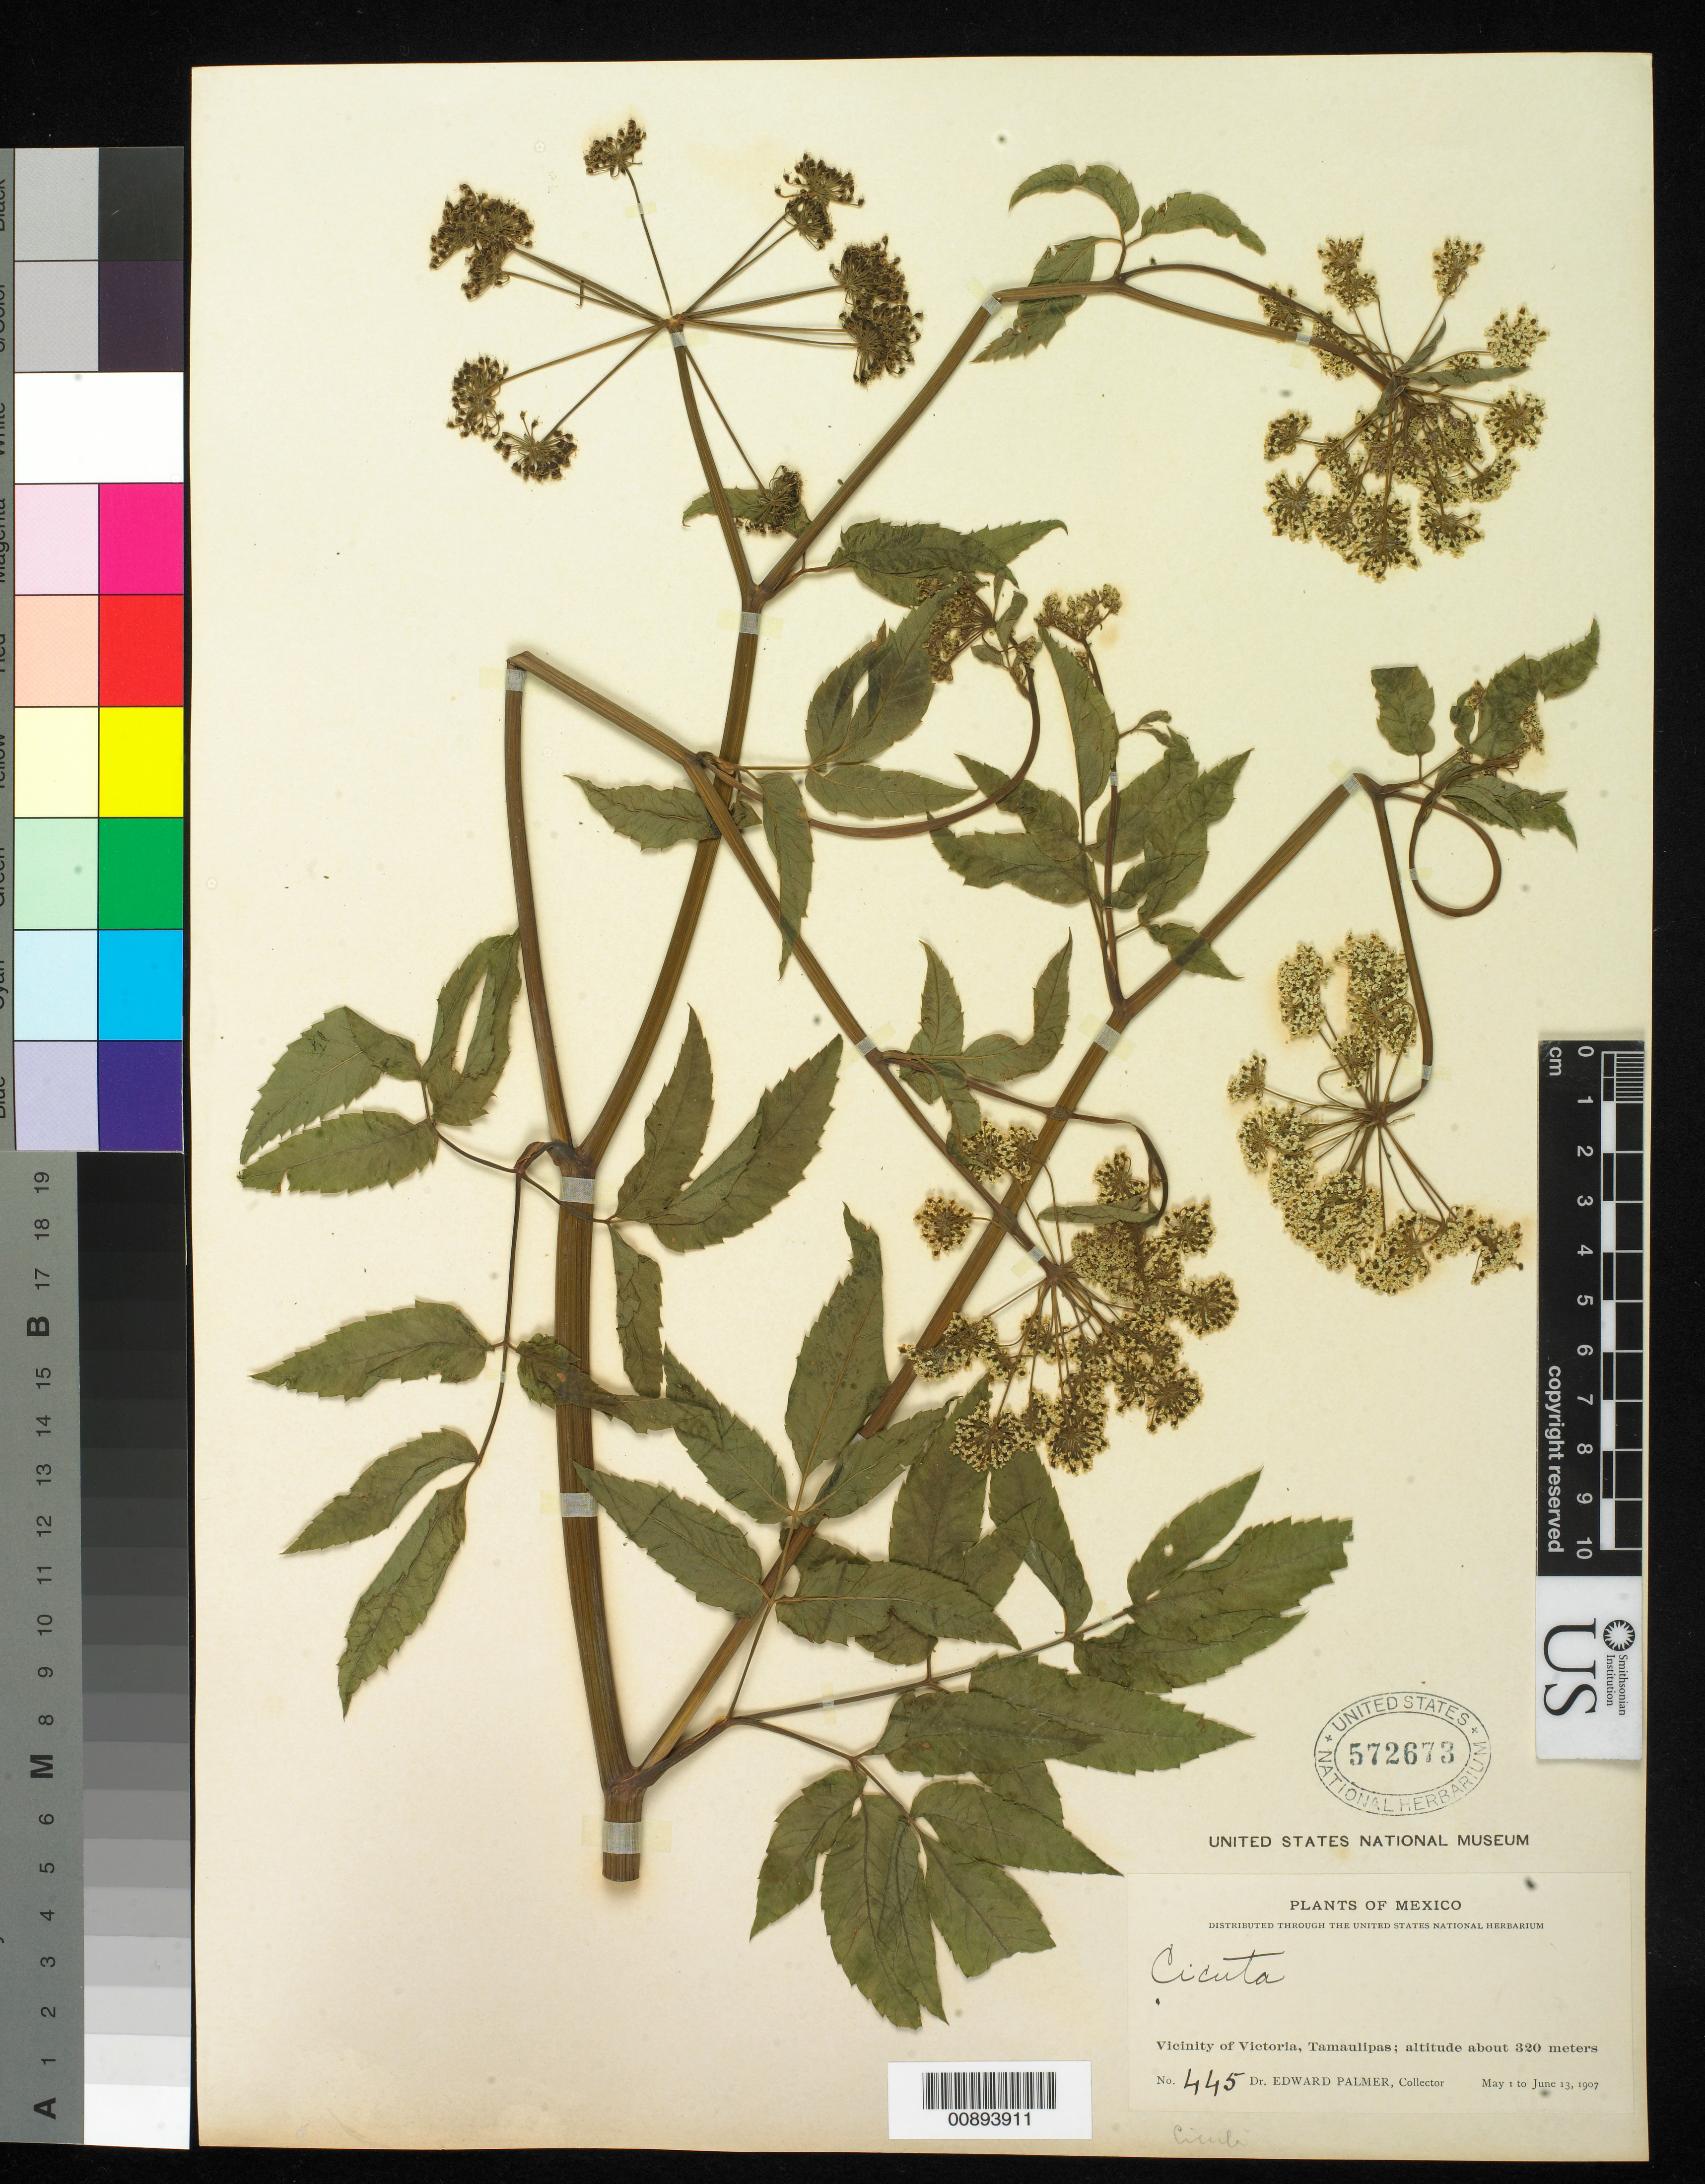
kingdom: Plantae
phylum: Tracheophyta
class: Magnoliopsida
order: Apiales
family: Apiaceae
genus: Cicuta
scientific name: Cicuta sp.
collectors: E. Palmer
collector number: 445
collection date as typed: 01 May 1907 to 13 Jun 1907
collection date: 1907-05-01/1907-06-13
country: Mexico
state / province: Tamaulipas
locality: Vicinity of Victoria.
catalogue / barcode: US 572673